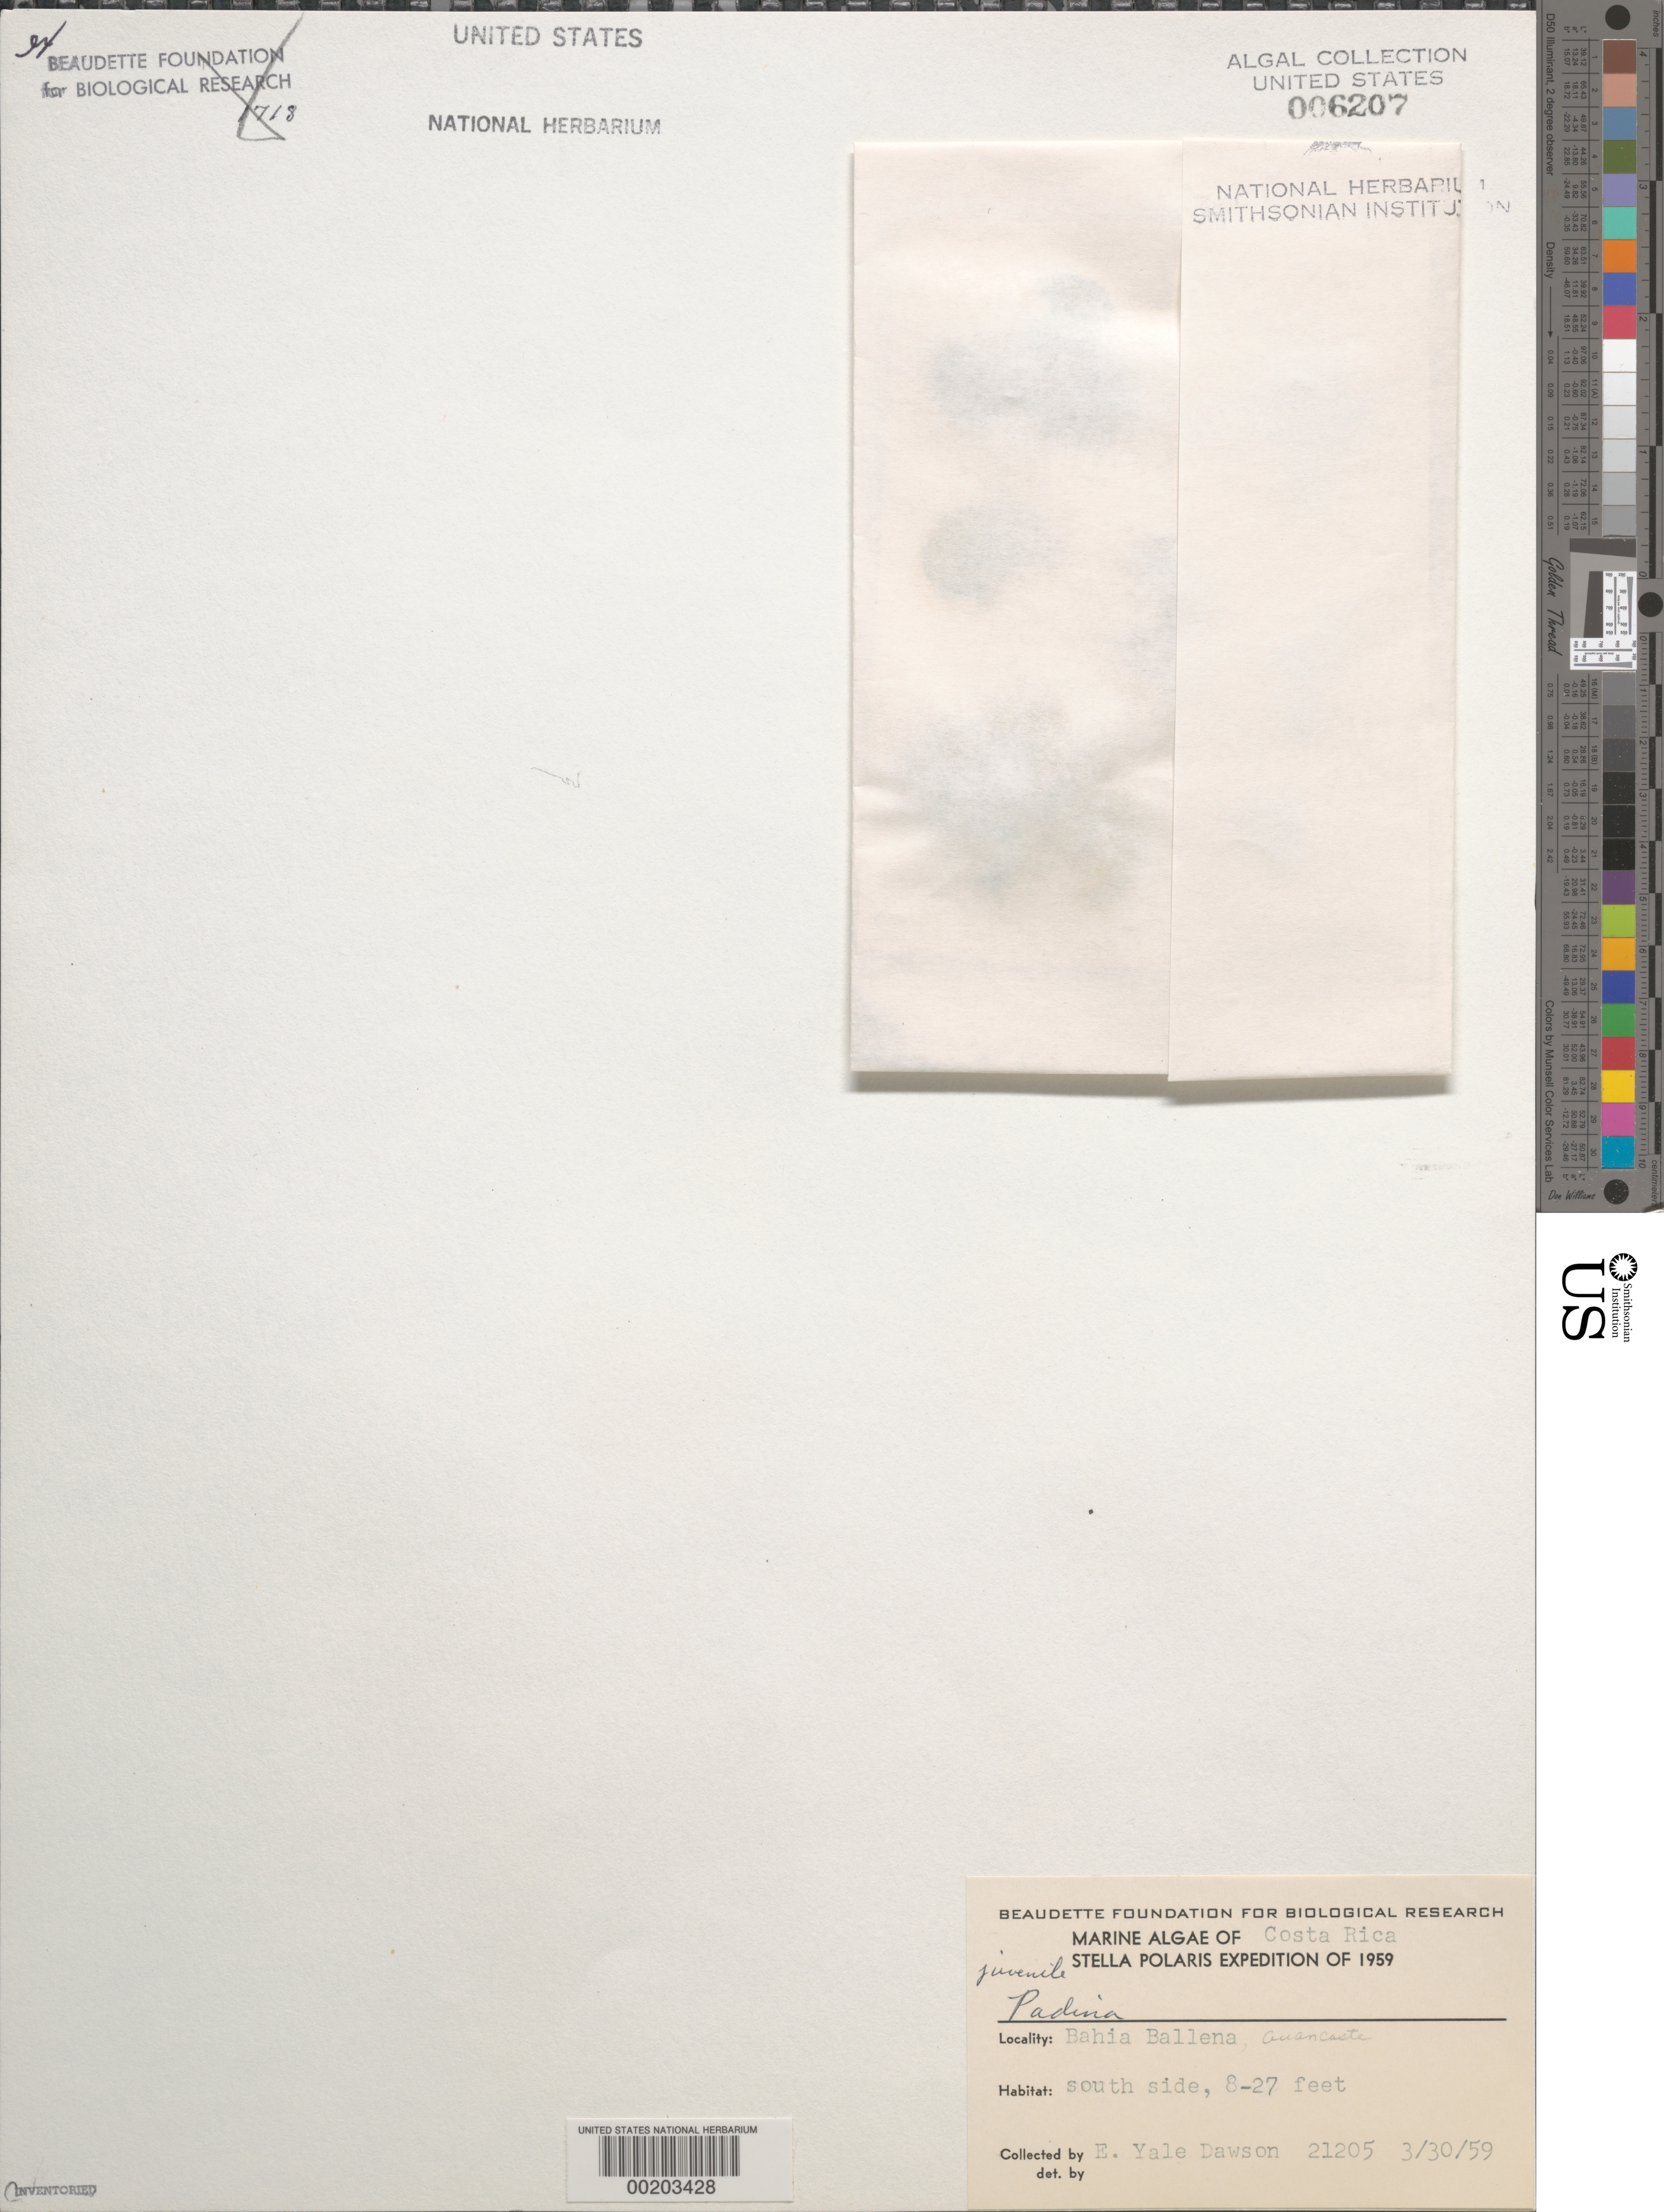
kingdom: Chromista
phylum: Ochrophyta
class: Phaeophyceae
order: Dictyotales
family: Dictyotaceae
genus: Padina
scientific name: Padina sp.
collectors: E. Y. Dawson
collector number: EYD 21205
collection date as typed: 30 Mar 1959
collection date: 1959-03-30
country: Costa Rica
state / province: Puntarenas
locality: Bahia Ballena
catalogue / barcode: US 6207